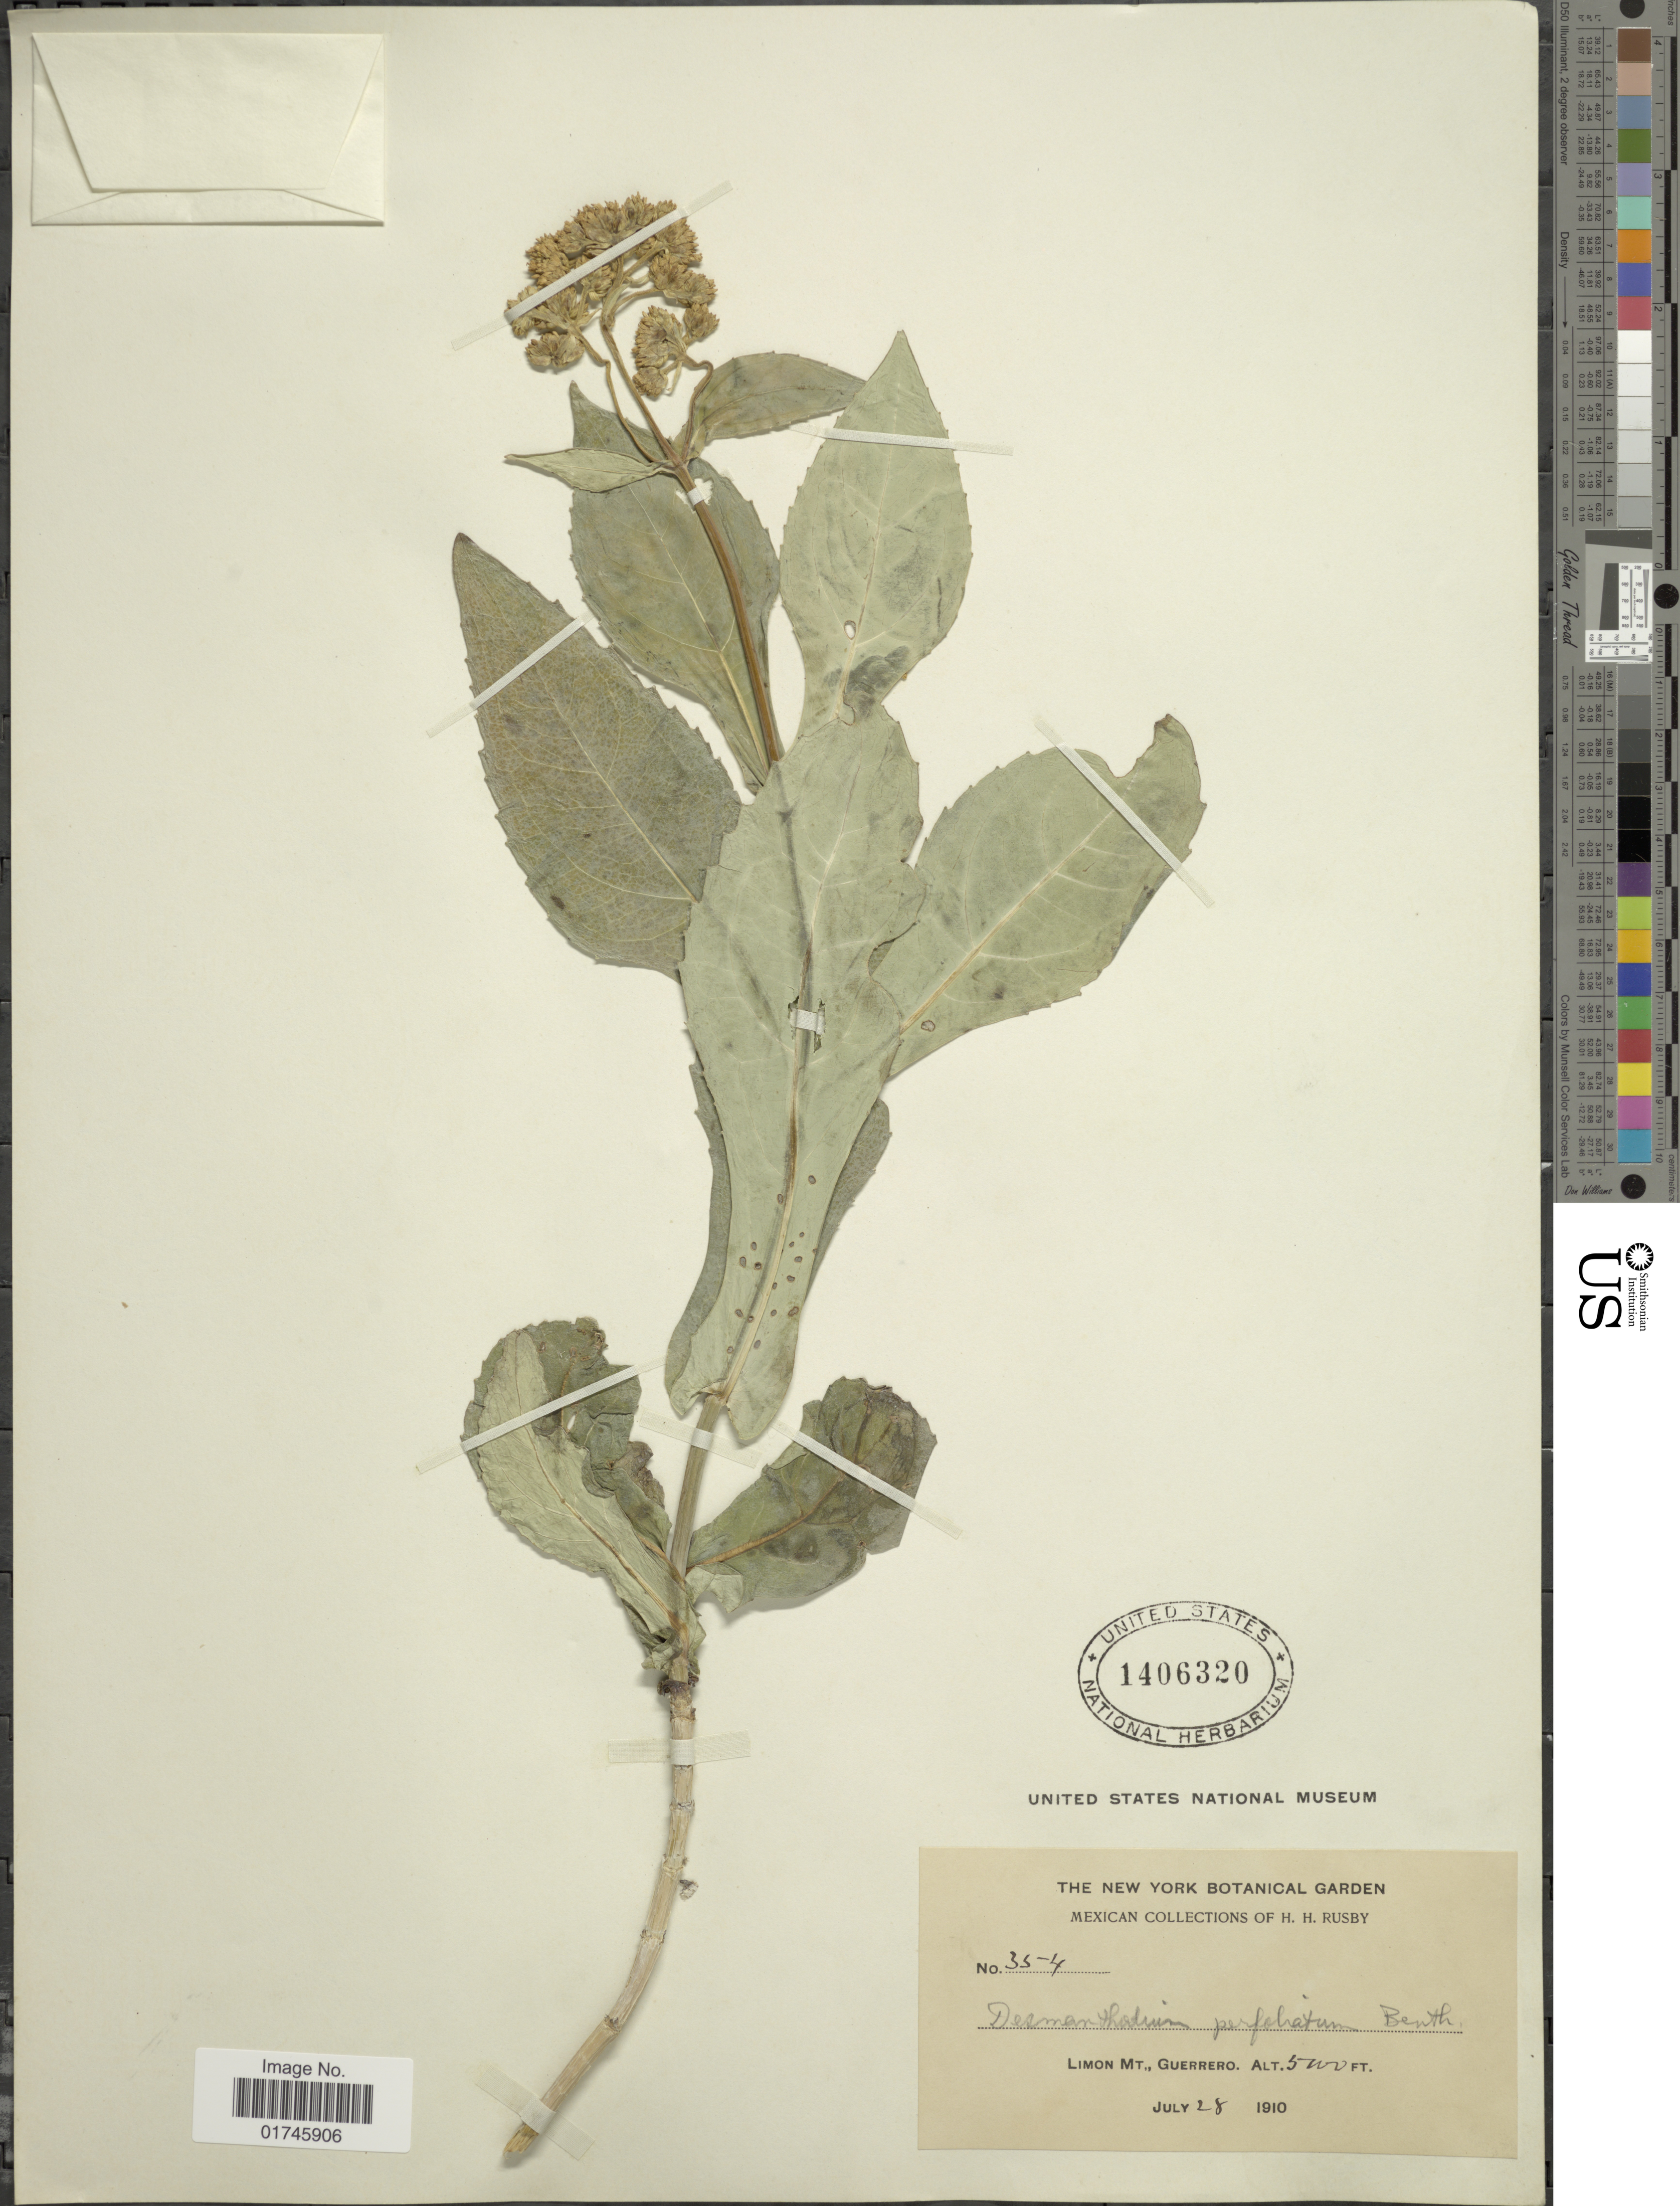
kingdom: Plantae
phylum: Tracheophyta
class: Magnoliopsida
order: Asterales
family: Asteraceae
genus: Desmanthodium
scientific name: Desmanthodium perfoliatum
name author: Benth.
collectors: H. H. Rusby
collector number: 354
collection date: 1910-07-28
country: Mexico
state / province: Guerrero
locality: Mexican, Limon Mt., Guerrero.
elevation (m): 1524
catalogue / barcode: US 1406320